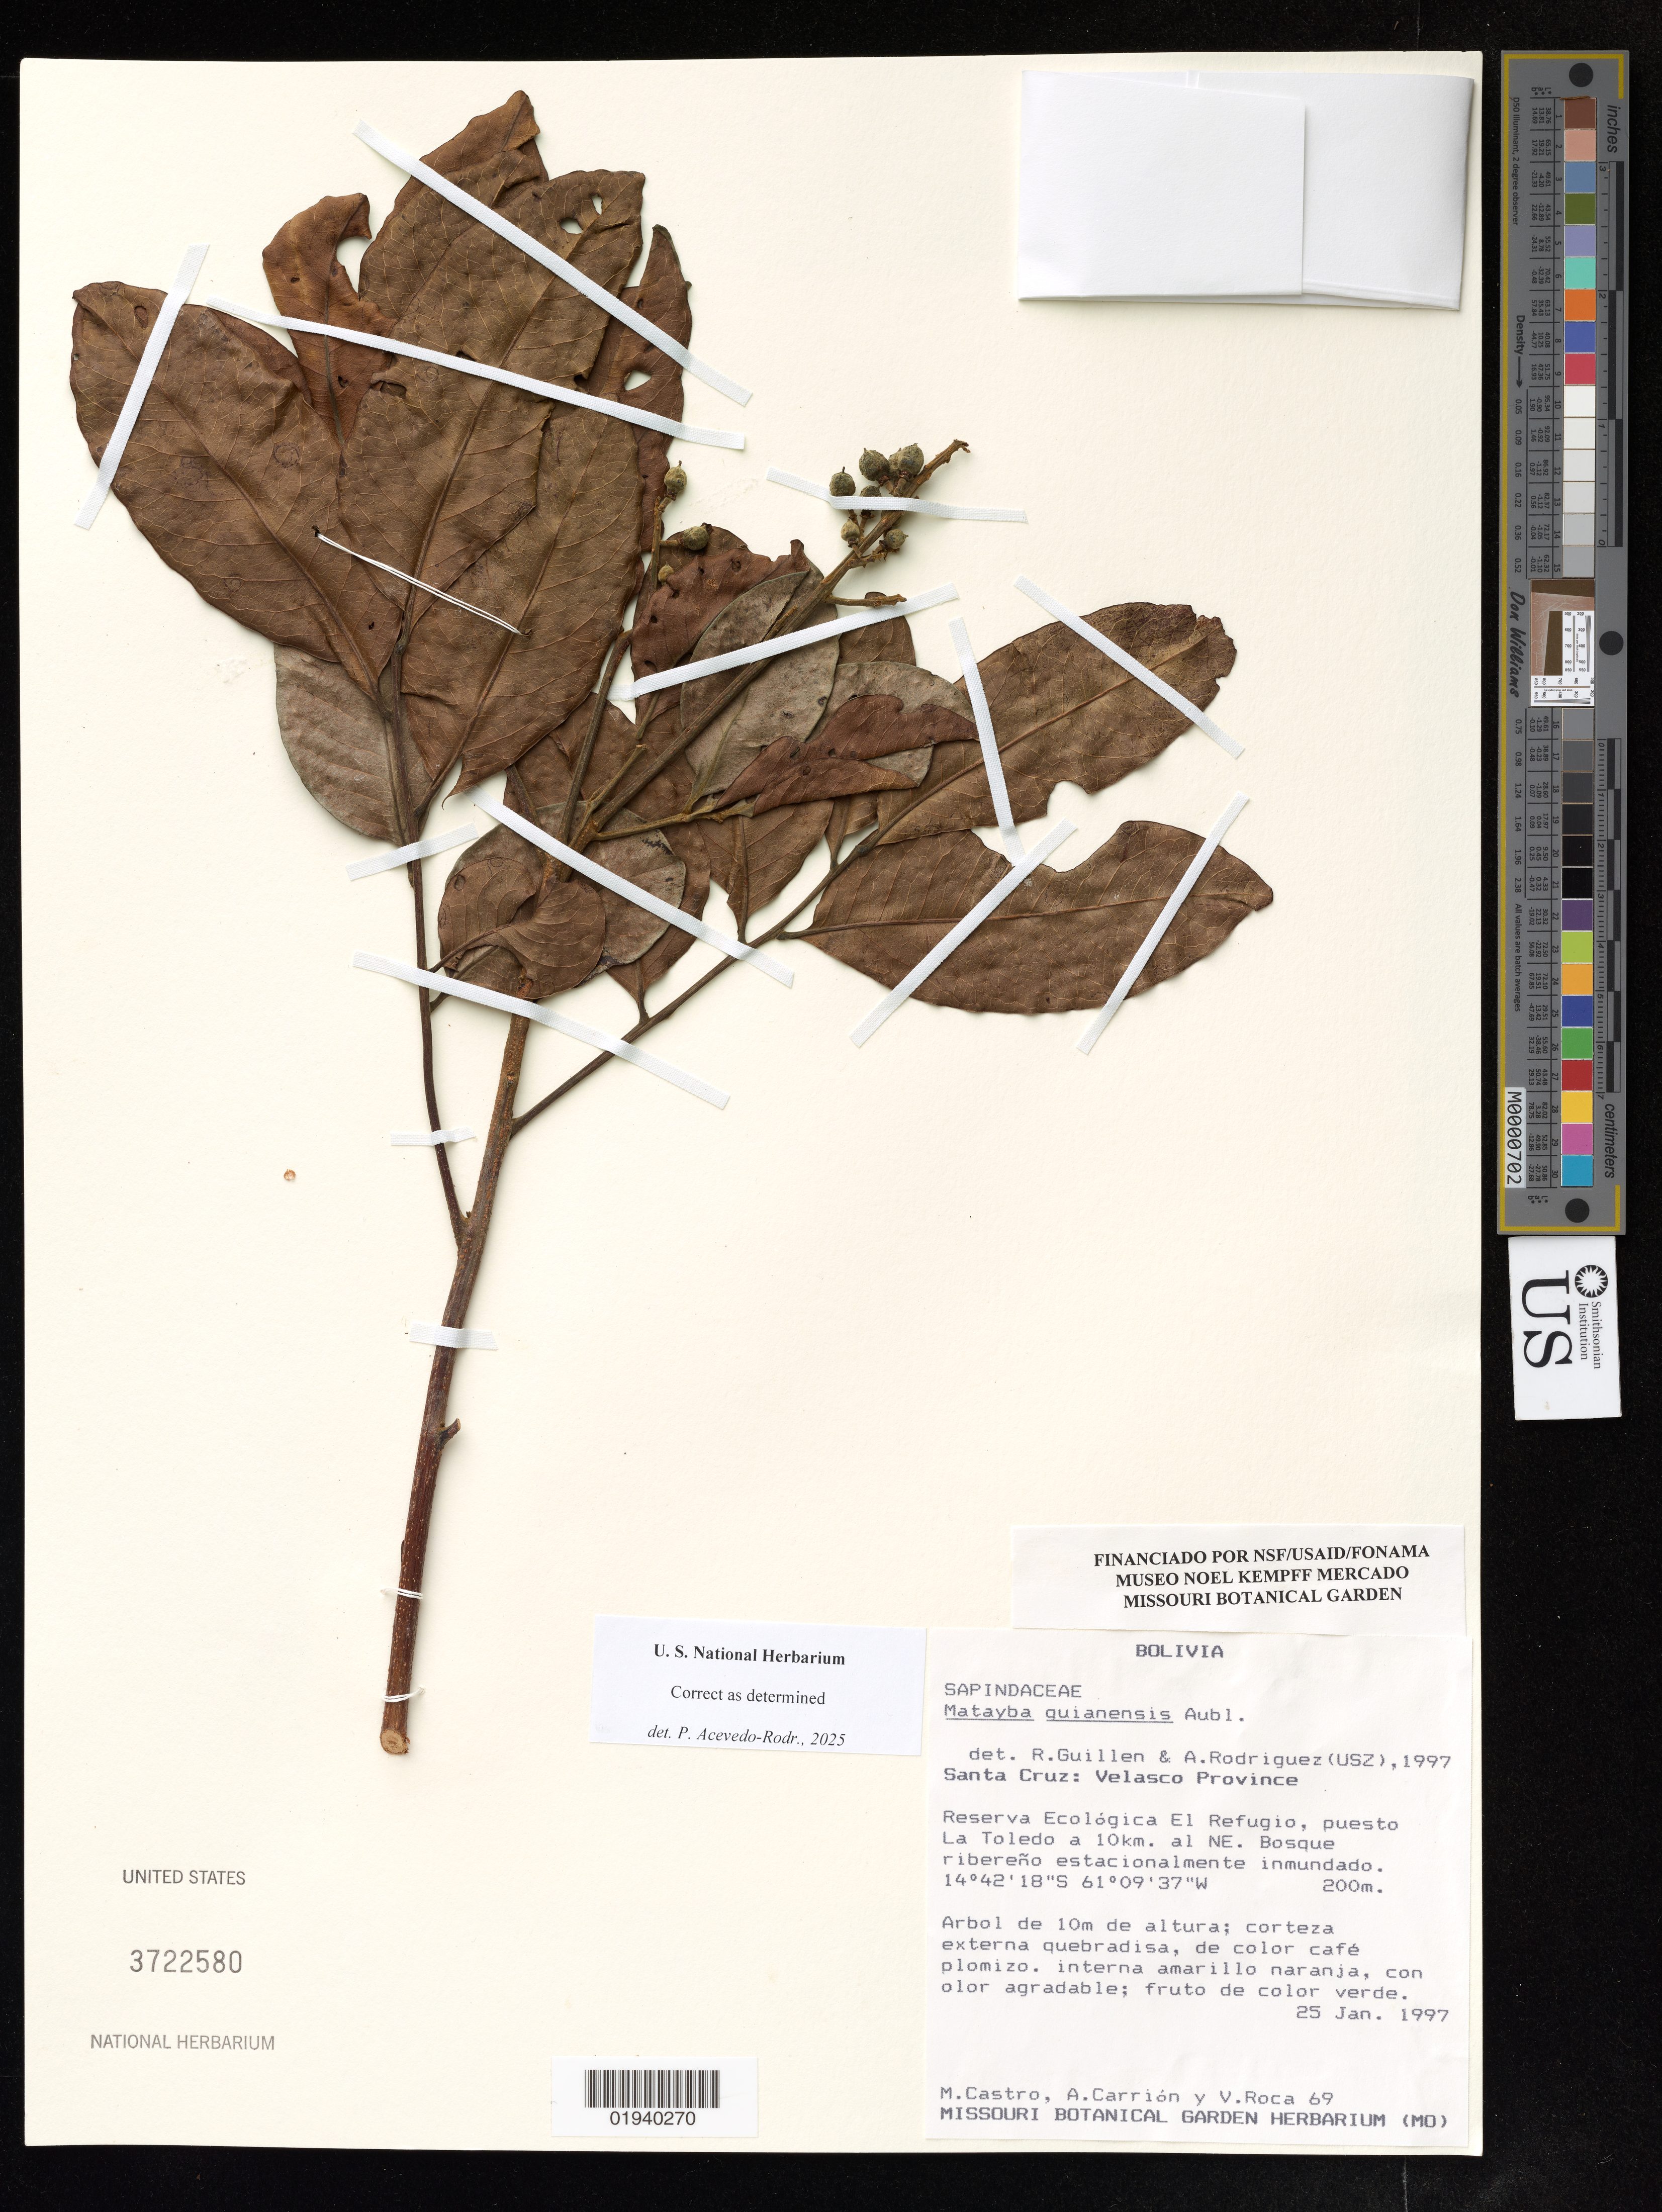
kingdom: Plantae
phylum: Tracheophyta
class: Magnoliopsida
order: Sapindales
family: Sapindaceae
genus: Matayba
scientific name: Matayba guianensis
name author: Aubl.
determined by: Acevedo-Rodriguez, P., (US), Smithsonian Institution - National Museum of Natural History (UNITED STATES)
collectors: M. Castro, A. Carrión & V. Roca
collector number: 69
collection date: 1997-01-25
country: Bolivia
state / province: Santa Cruz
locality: Velasco Province. Reserva Ecológica El Refugio, puesto La Toledo a 10 km al NE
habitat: Bosque ribereño estacionalmente inmundado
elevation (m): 200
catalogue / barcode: US 3722580